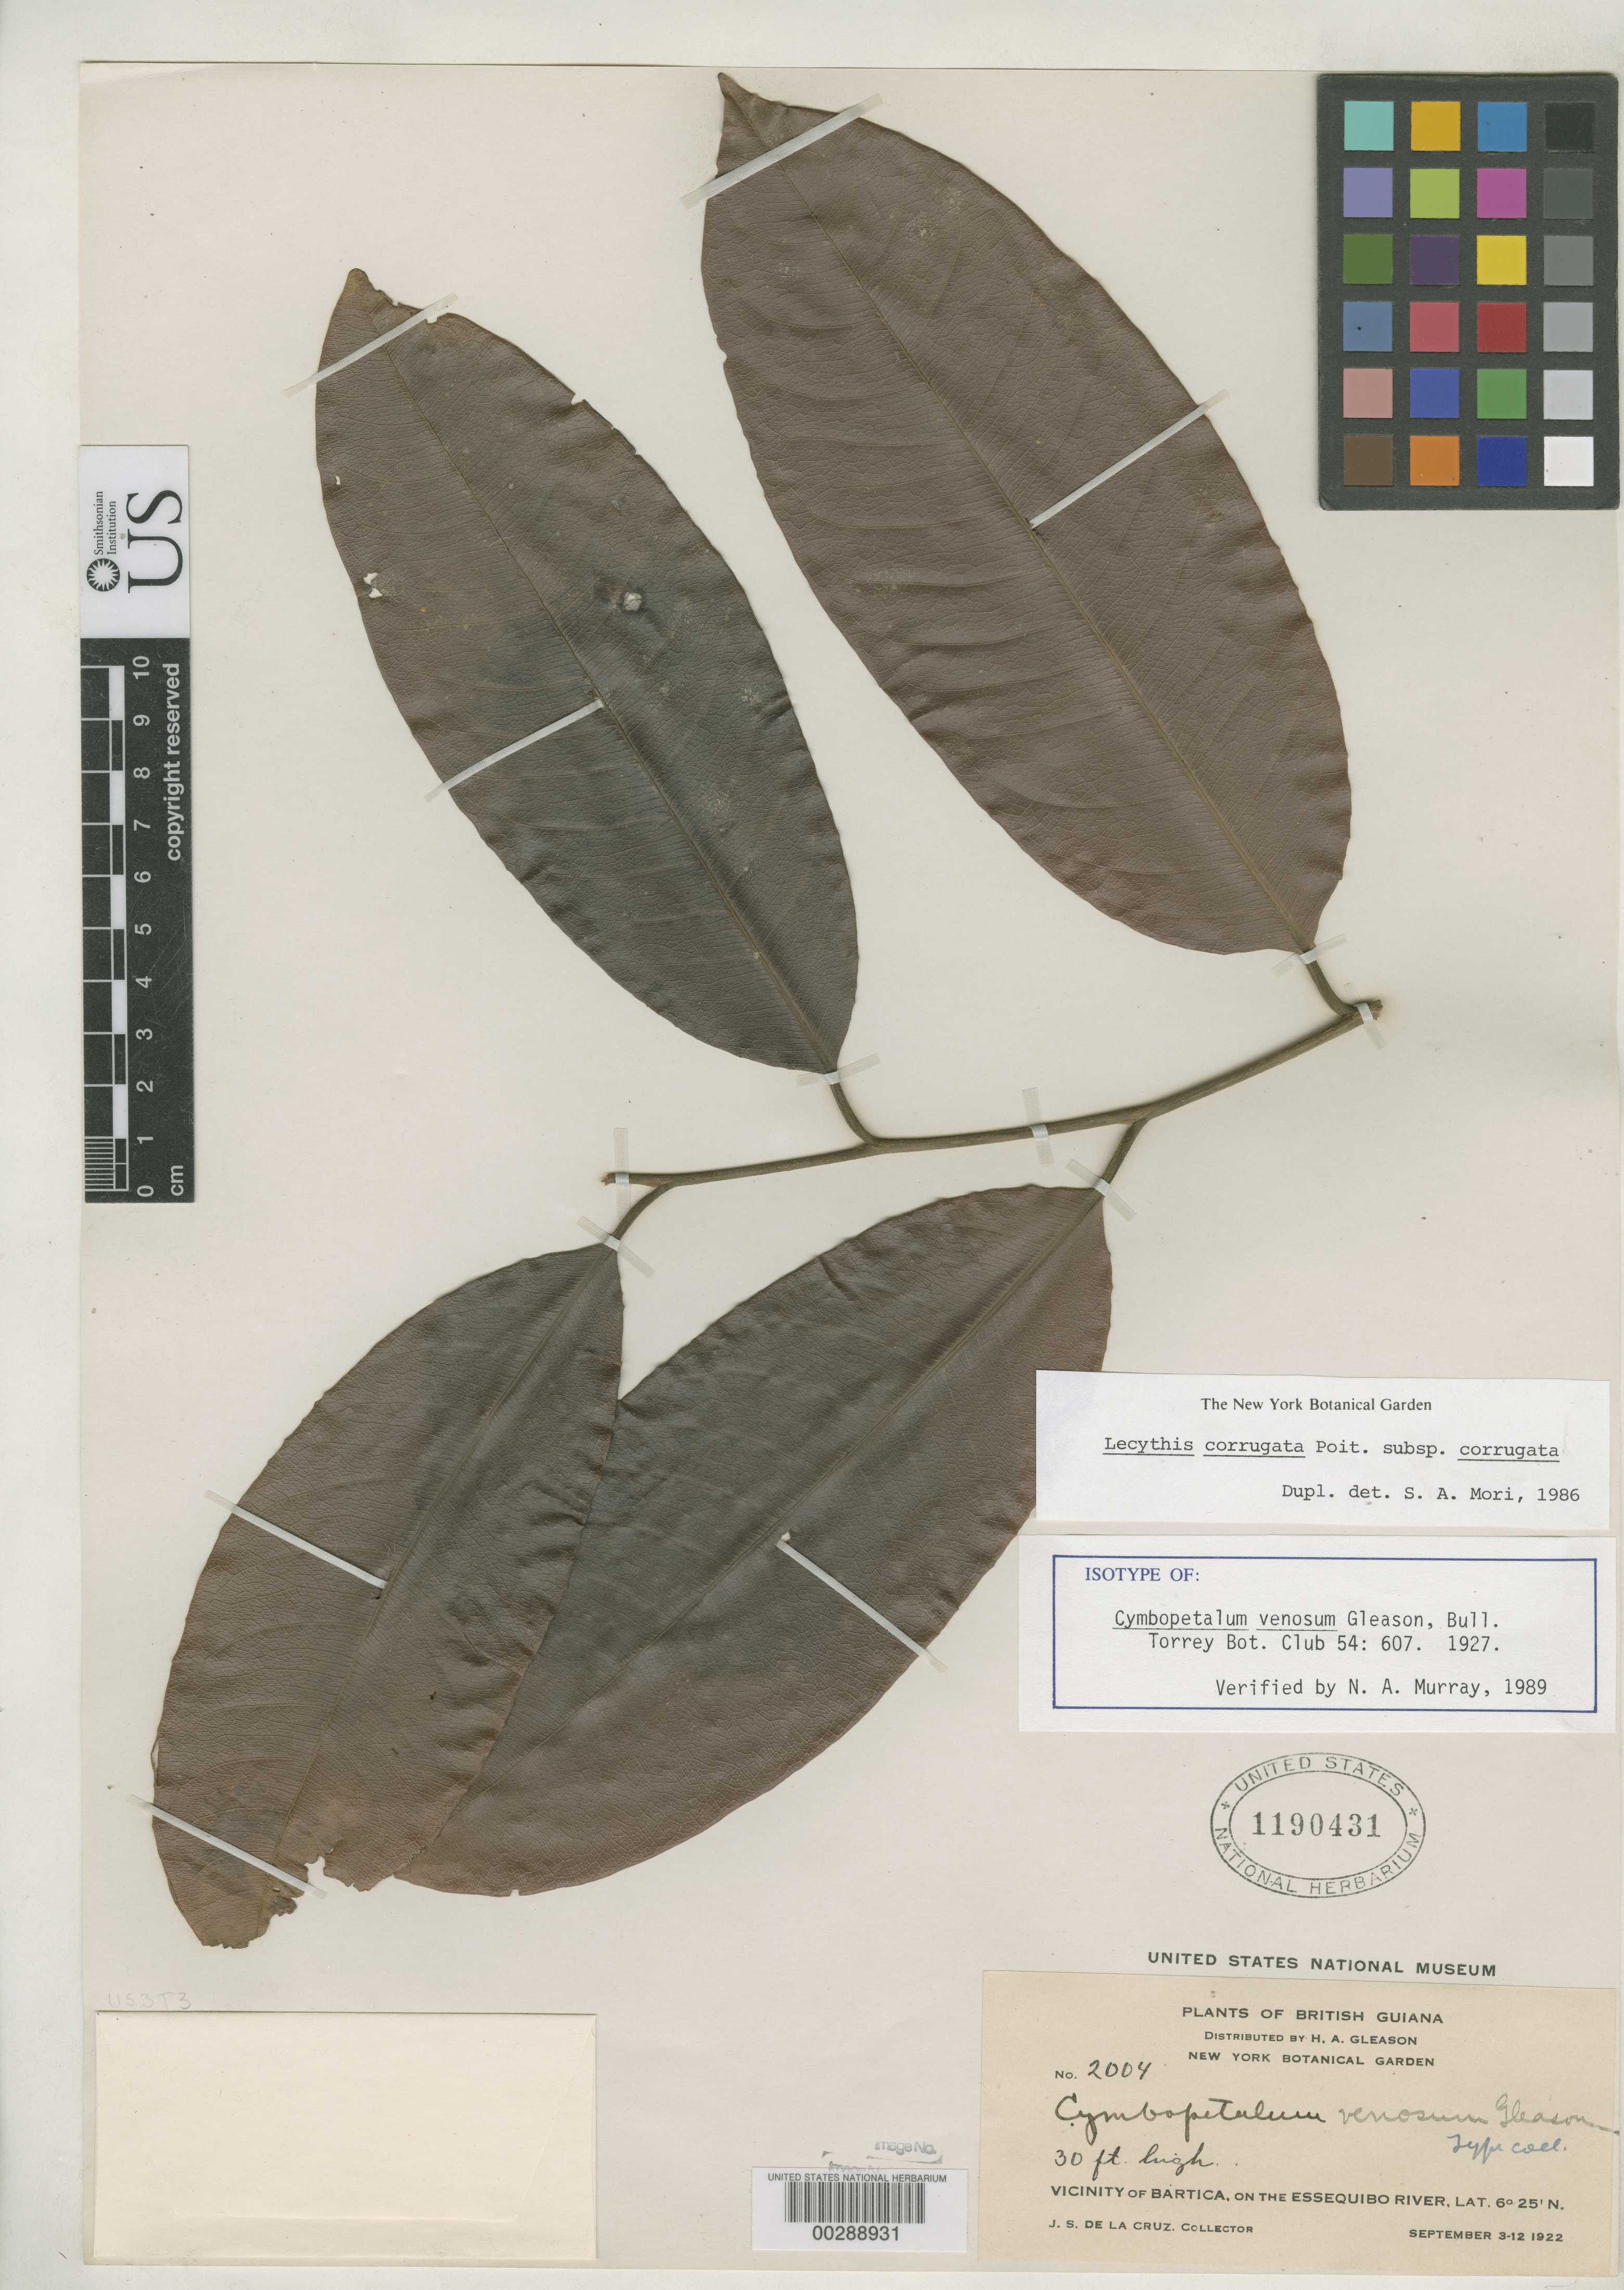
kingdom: Plantae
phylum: Tracheophyta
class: Magnoliopsida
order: Magnoliales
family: Annonaceae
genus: Cymbopetalum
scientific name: Cymbopetalum venosum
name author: Gleason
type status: Isolectotype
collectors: J. S. de la Cruz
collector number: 2004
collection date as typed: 03 Sep 1922 to 12 Sep 1922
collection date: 1922-09-03/1922-09-12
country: Guyana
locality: Vicinity of Bartica, on Essequibo River.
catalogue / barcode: US 1190431